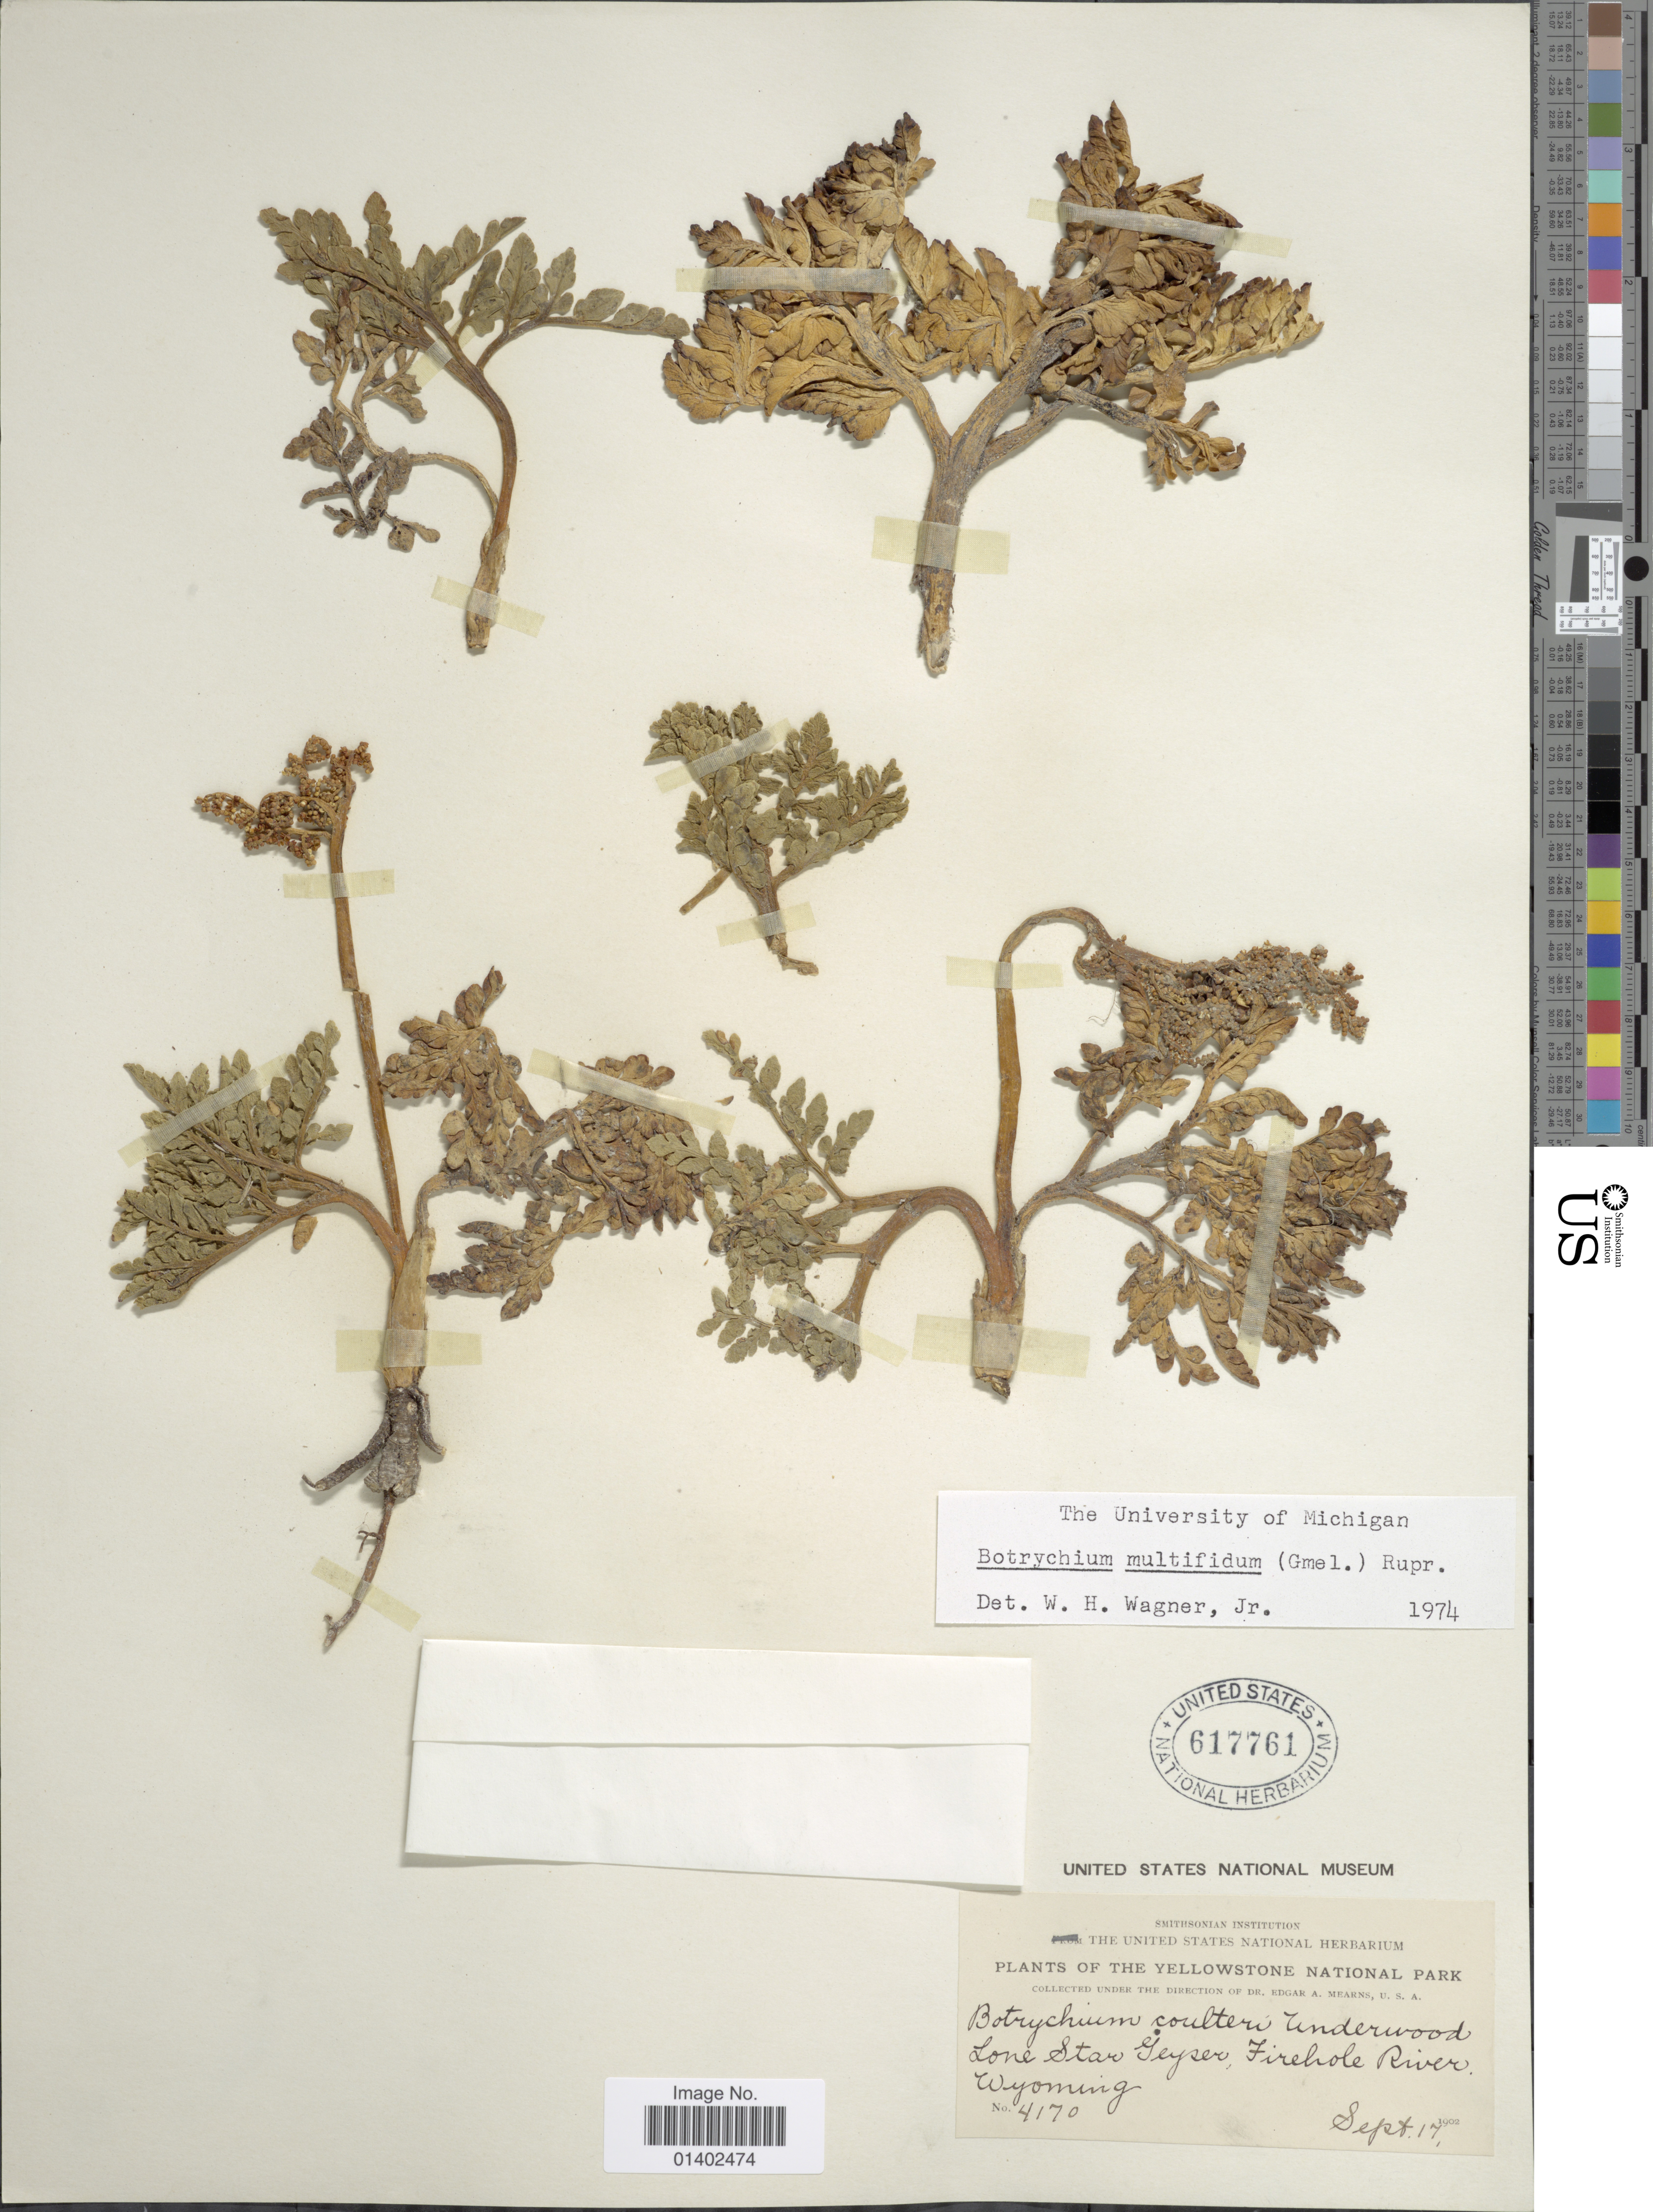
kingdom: Plantae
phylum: Tracheophyta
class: Polypodiopsida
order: Ophioglossales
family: Ophioglossaceae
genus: Botrychium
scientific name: Botrychium multifidum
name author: (J.F. Gmel.) Rupr.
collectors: E. A. Mearns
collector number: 4170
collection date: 1902-09-17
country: United States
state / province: Wyoming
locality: The Yellowstone National Park, Lone Star Geyser, Firehole River.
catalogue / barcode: US 617761